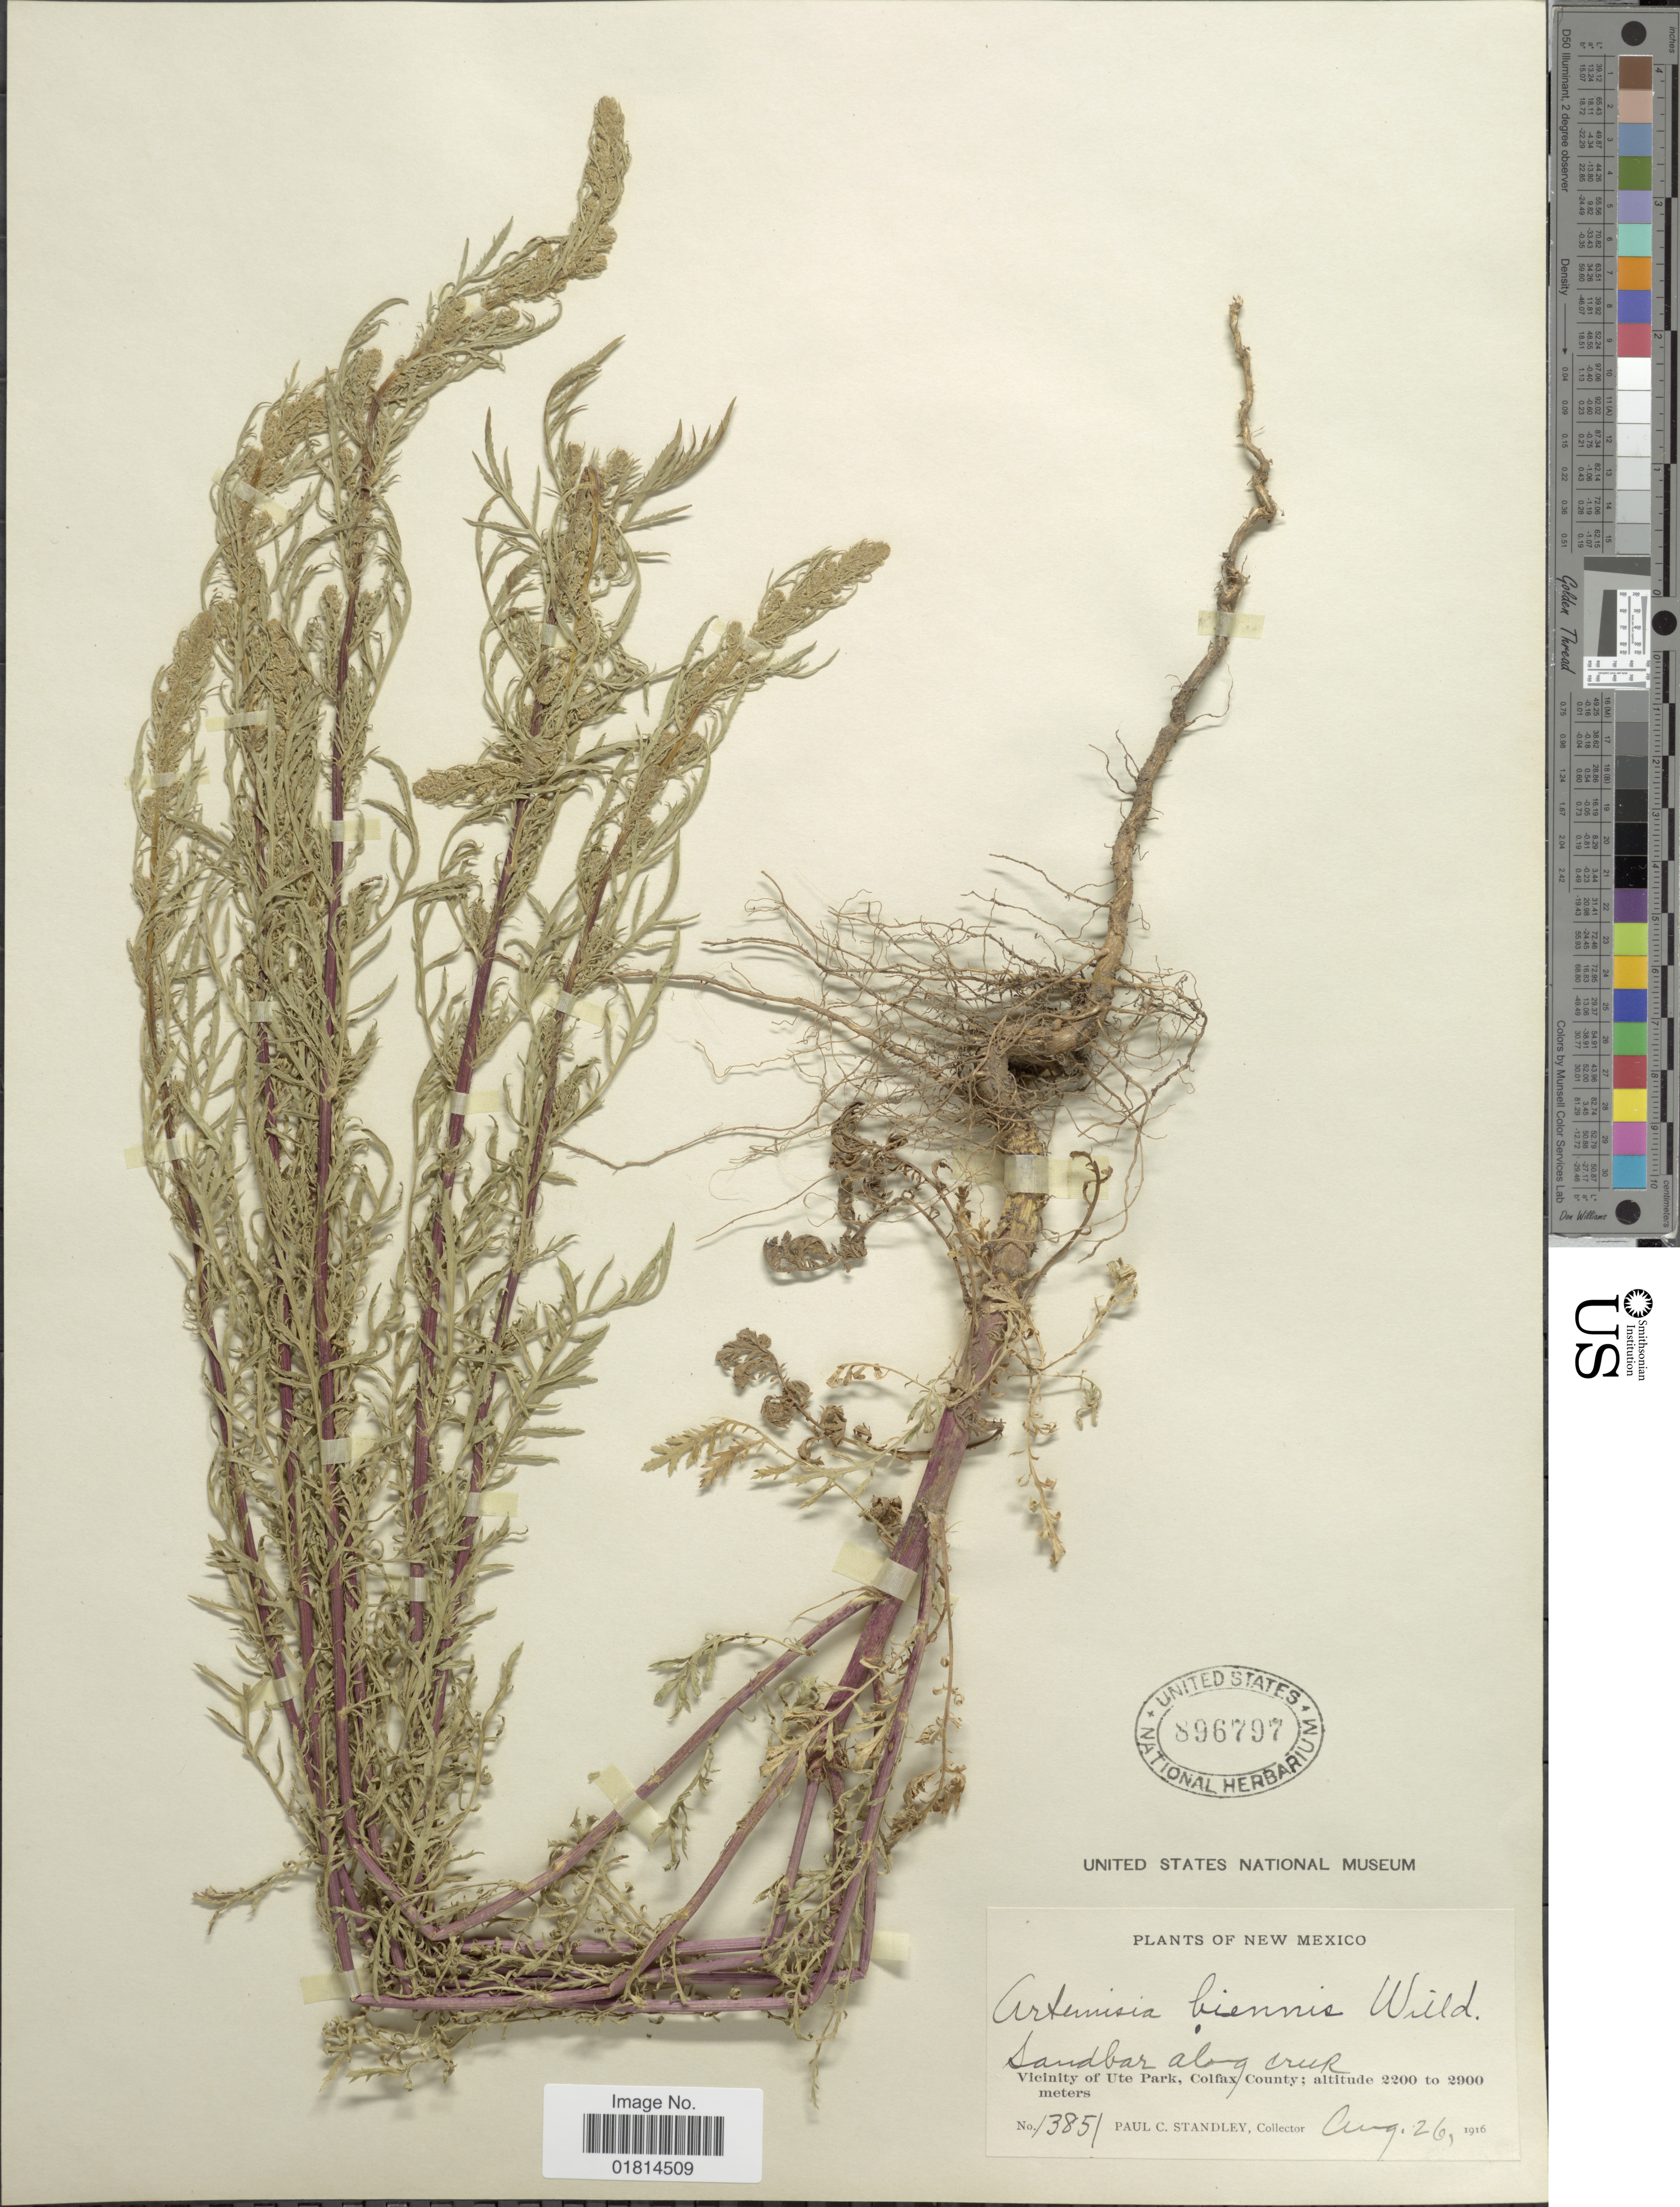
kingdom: Plantae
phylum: Tracheophyta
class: Magnoliopsida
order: Asterales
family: Asteraceae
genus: Artemisia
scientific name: Artemisia biennis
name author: Willd.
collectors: P. C. Standley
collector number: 13851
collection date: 1916-08-26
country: United States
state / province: New Mexico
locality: Sandbar along creek. Vicinity of Ute Park, Colfax County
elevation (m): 2200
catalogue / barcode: US 896797